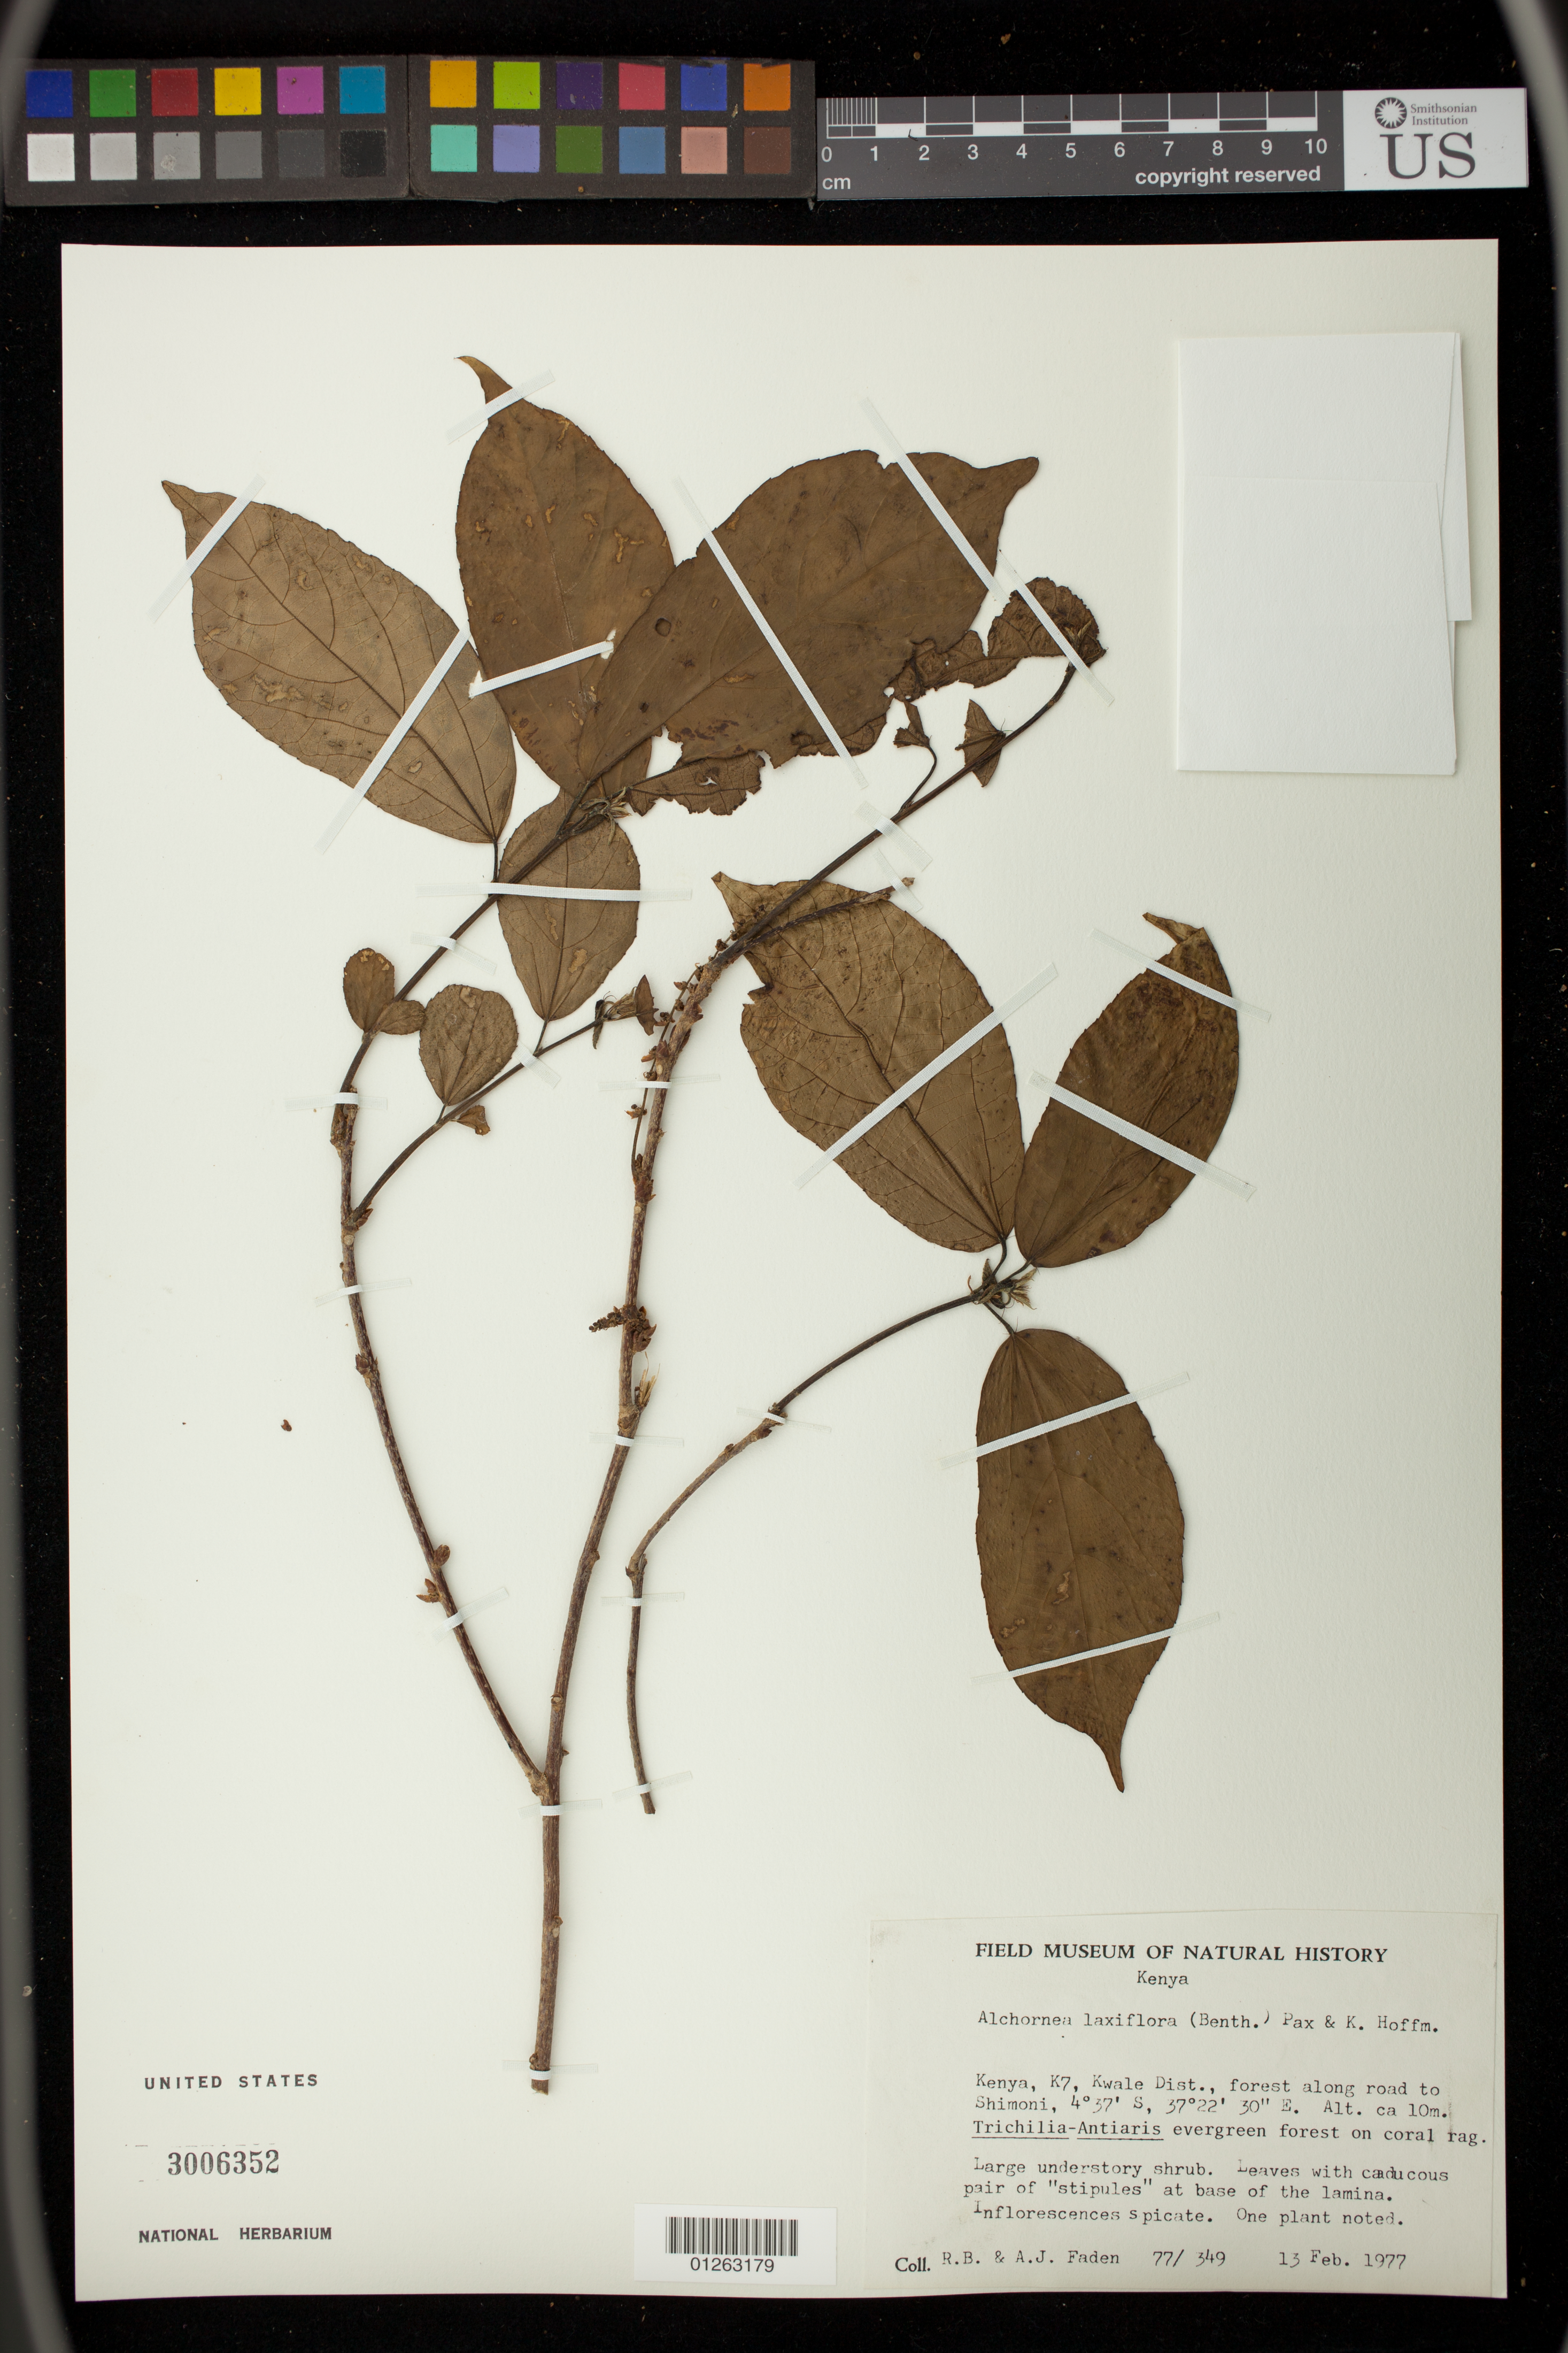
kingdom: Plantae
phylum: Tracheophyta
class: Magnoliopsida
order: Malpighiales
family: Euphorbiaceae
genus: Alchornea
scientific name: Alchornea laxiflora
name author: (Benth.) Pax & K. Hoffm.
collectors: R. B. Faden & A. J. Faden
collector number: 77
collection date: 1977-02-13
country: Kenya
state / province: Kwale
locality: Forest along road to Shimoni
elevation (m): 10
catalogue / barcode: US 3006352